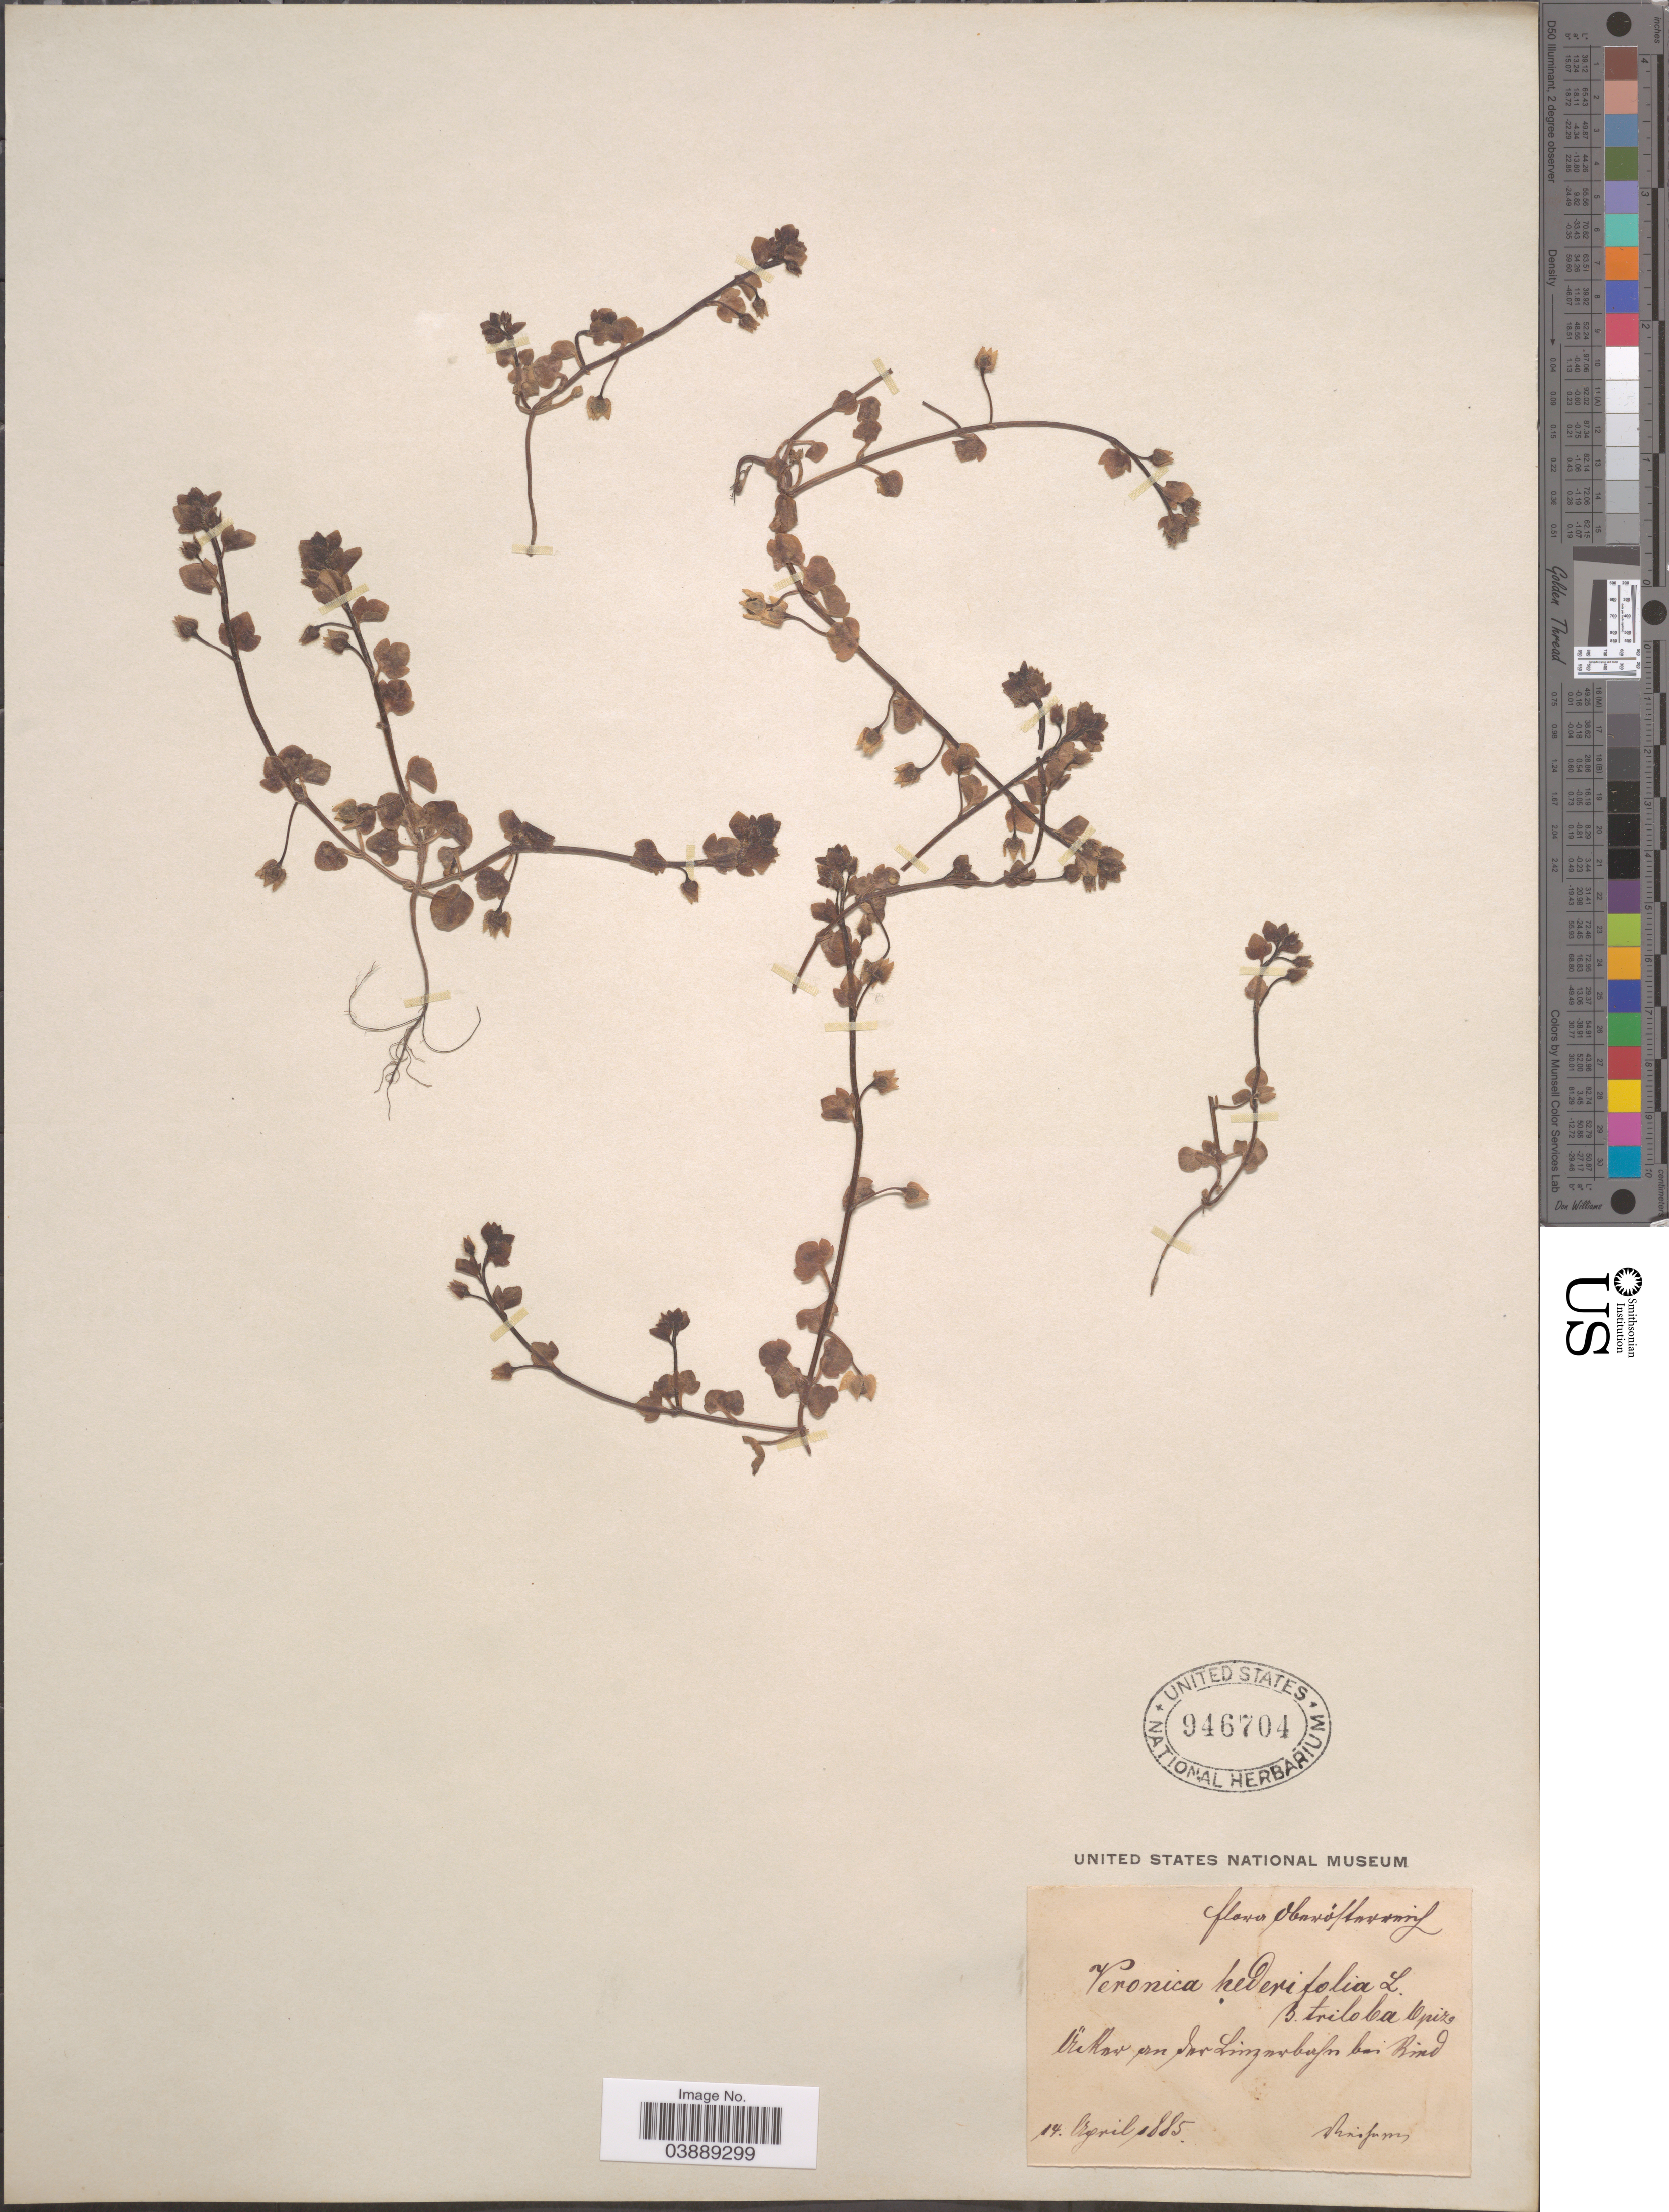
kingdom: Plantae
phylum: Tracheophyta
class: Magnoliopsida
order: Lamiales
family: Plantaginaceae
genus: Veronica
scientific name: Veronica hederifolia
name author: L.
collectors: F. Vierhapper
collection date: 1885-04-14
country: Austria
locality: Flora Oberösterreich, Äcker an der Linzerbahn bei Ried.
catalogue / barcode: US 946704